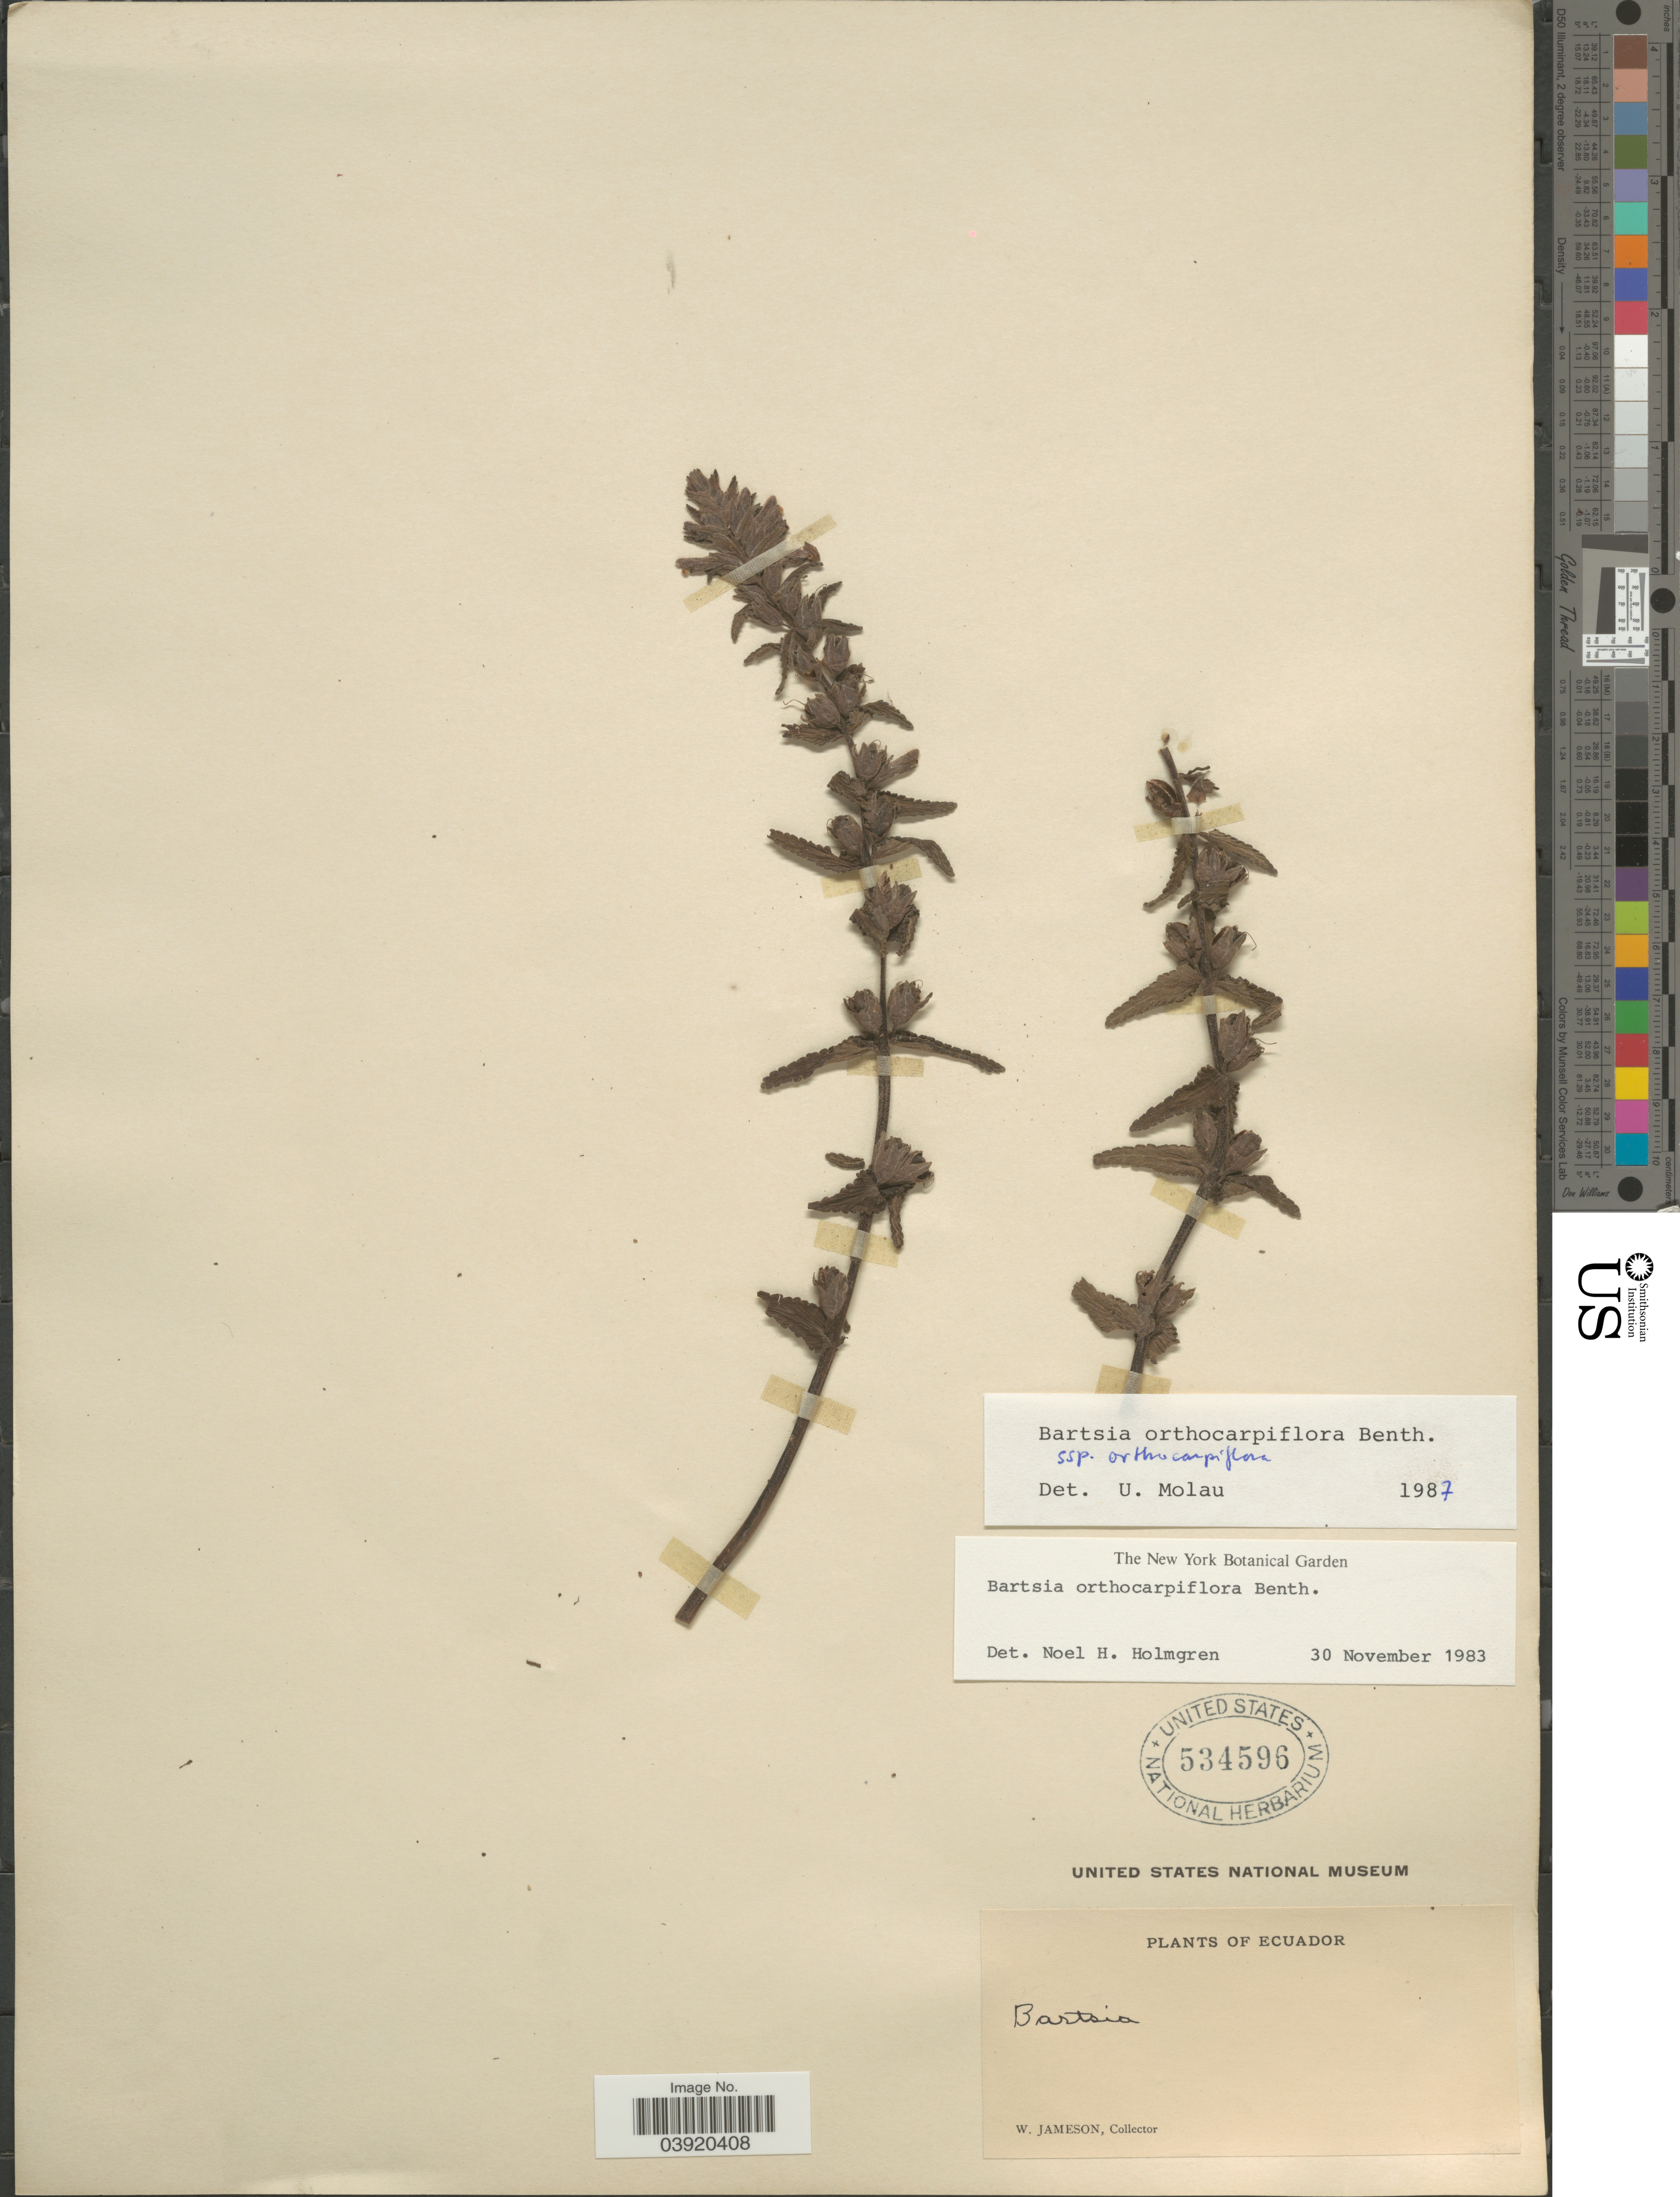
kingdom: Plantae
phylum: Tracheophyta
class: Magnoliopsida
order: Lamiales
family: Orobanchaceae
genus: Bartsia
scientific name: Bartsia orthocarpiflora subsp. orthocarpiflora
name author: Benth.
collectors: W. Jameson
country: Ecuador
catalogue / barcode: US 534596